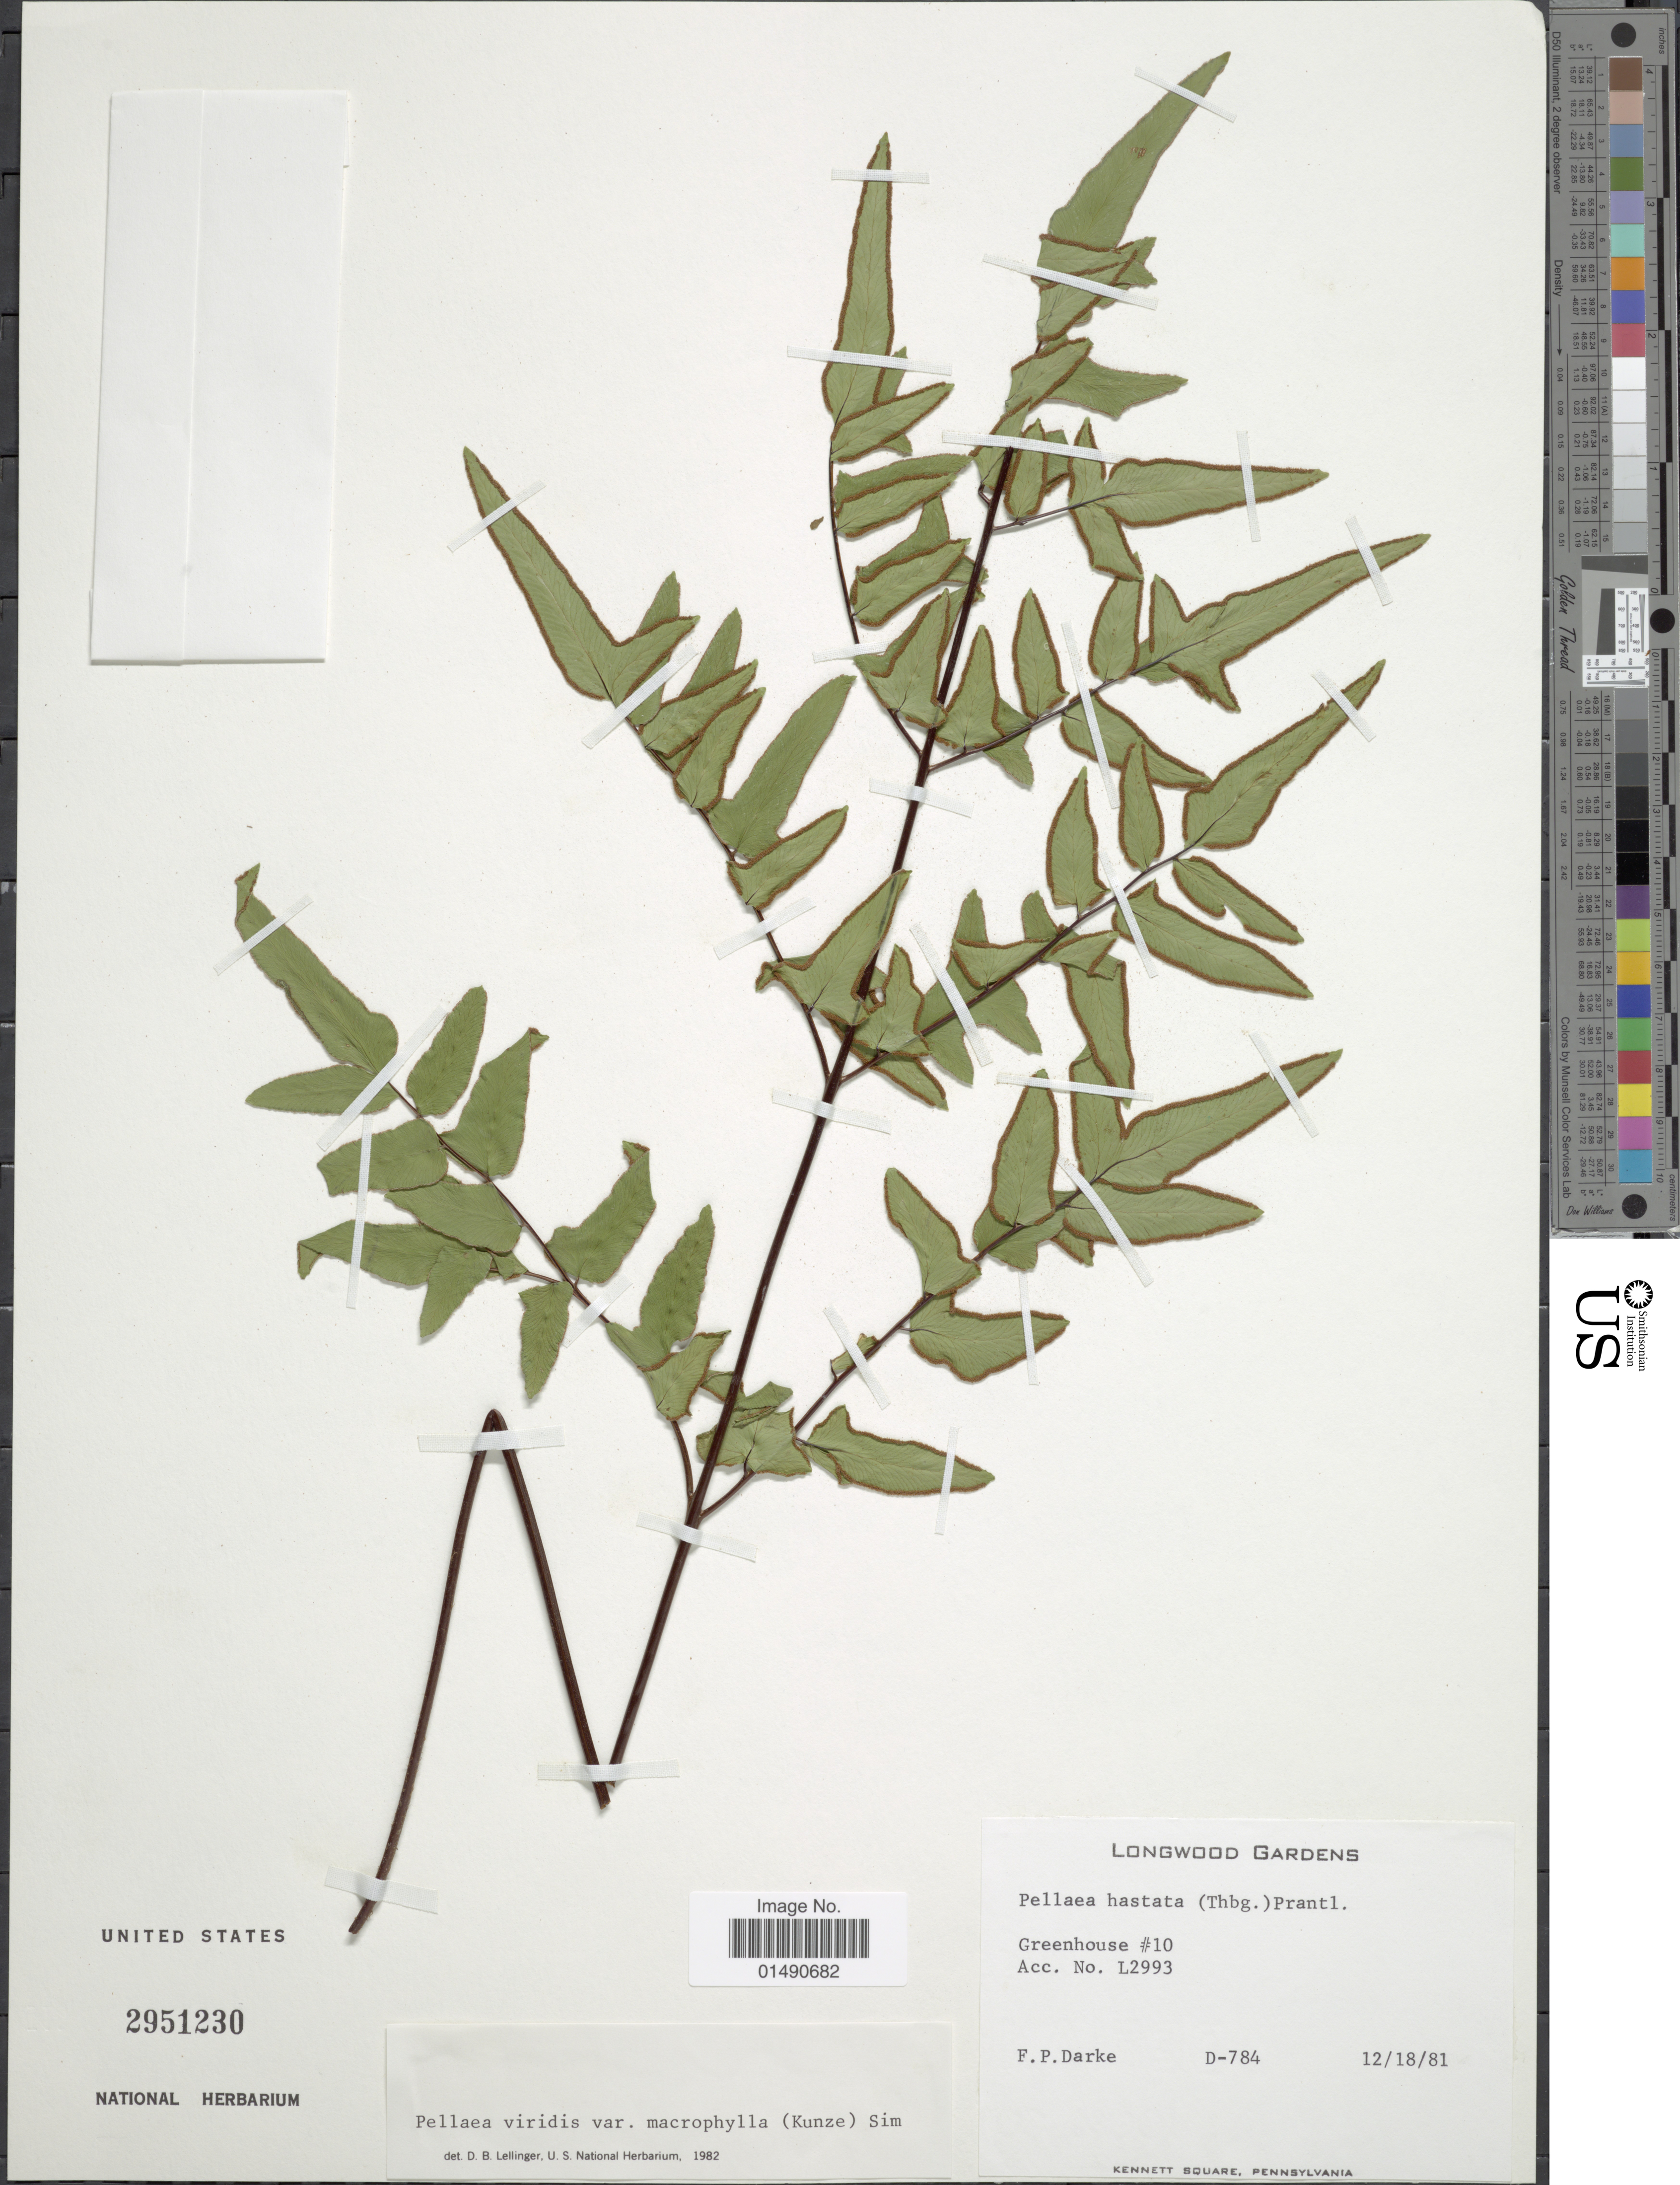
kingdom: Plantae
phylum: Tracheophyta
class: Polypodiopsida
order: Polypodiales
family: Pteridaceae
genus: Pellaea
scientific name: Pellaea viridis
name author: (Forssk.) Prantl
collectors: F. Darke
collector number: D-784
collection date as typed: Transcribed d/m/y: 18/12/81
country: United States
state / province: Pennsylvania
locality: Kennett Square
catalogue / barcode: US 2951230